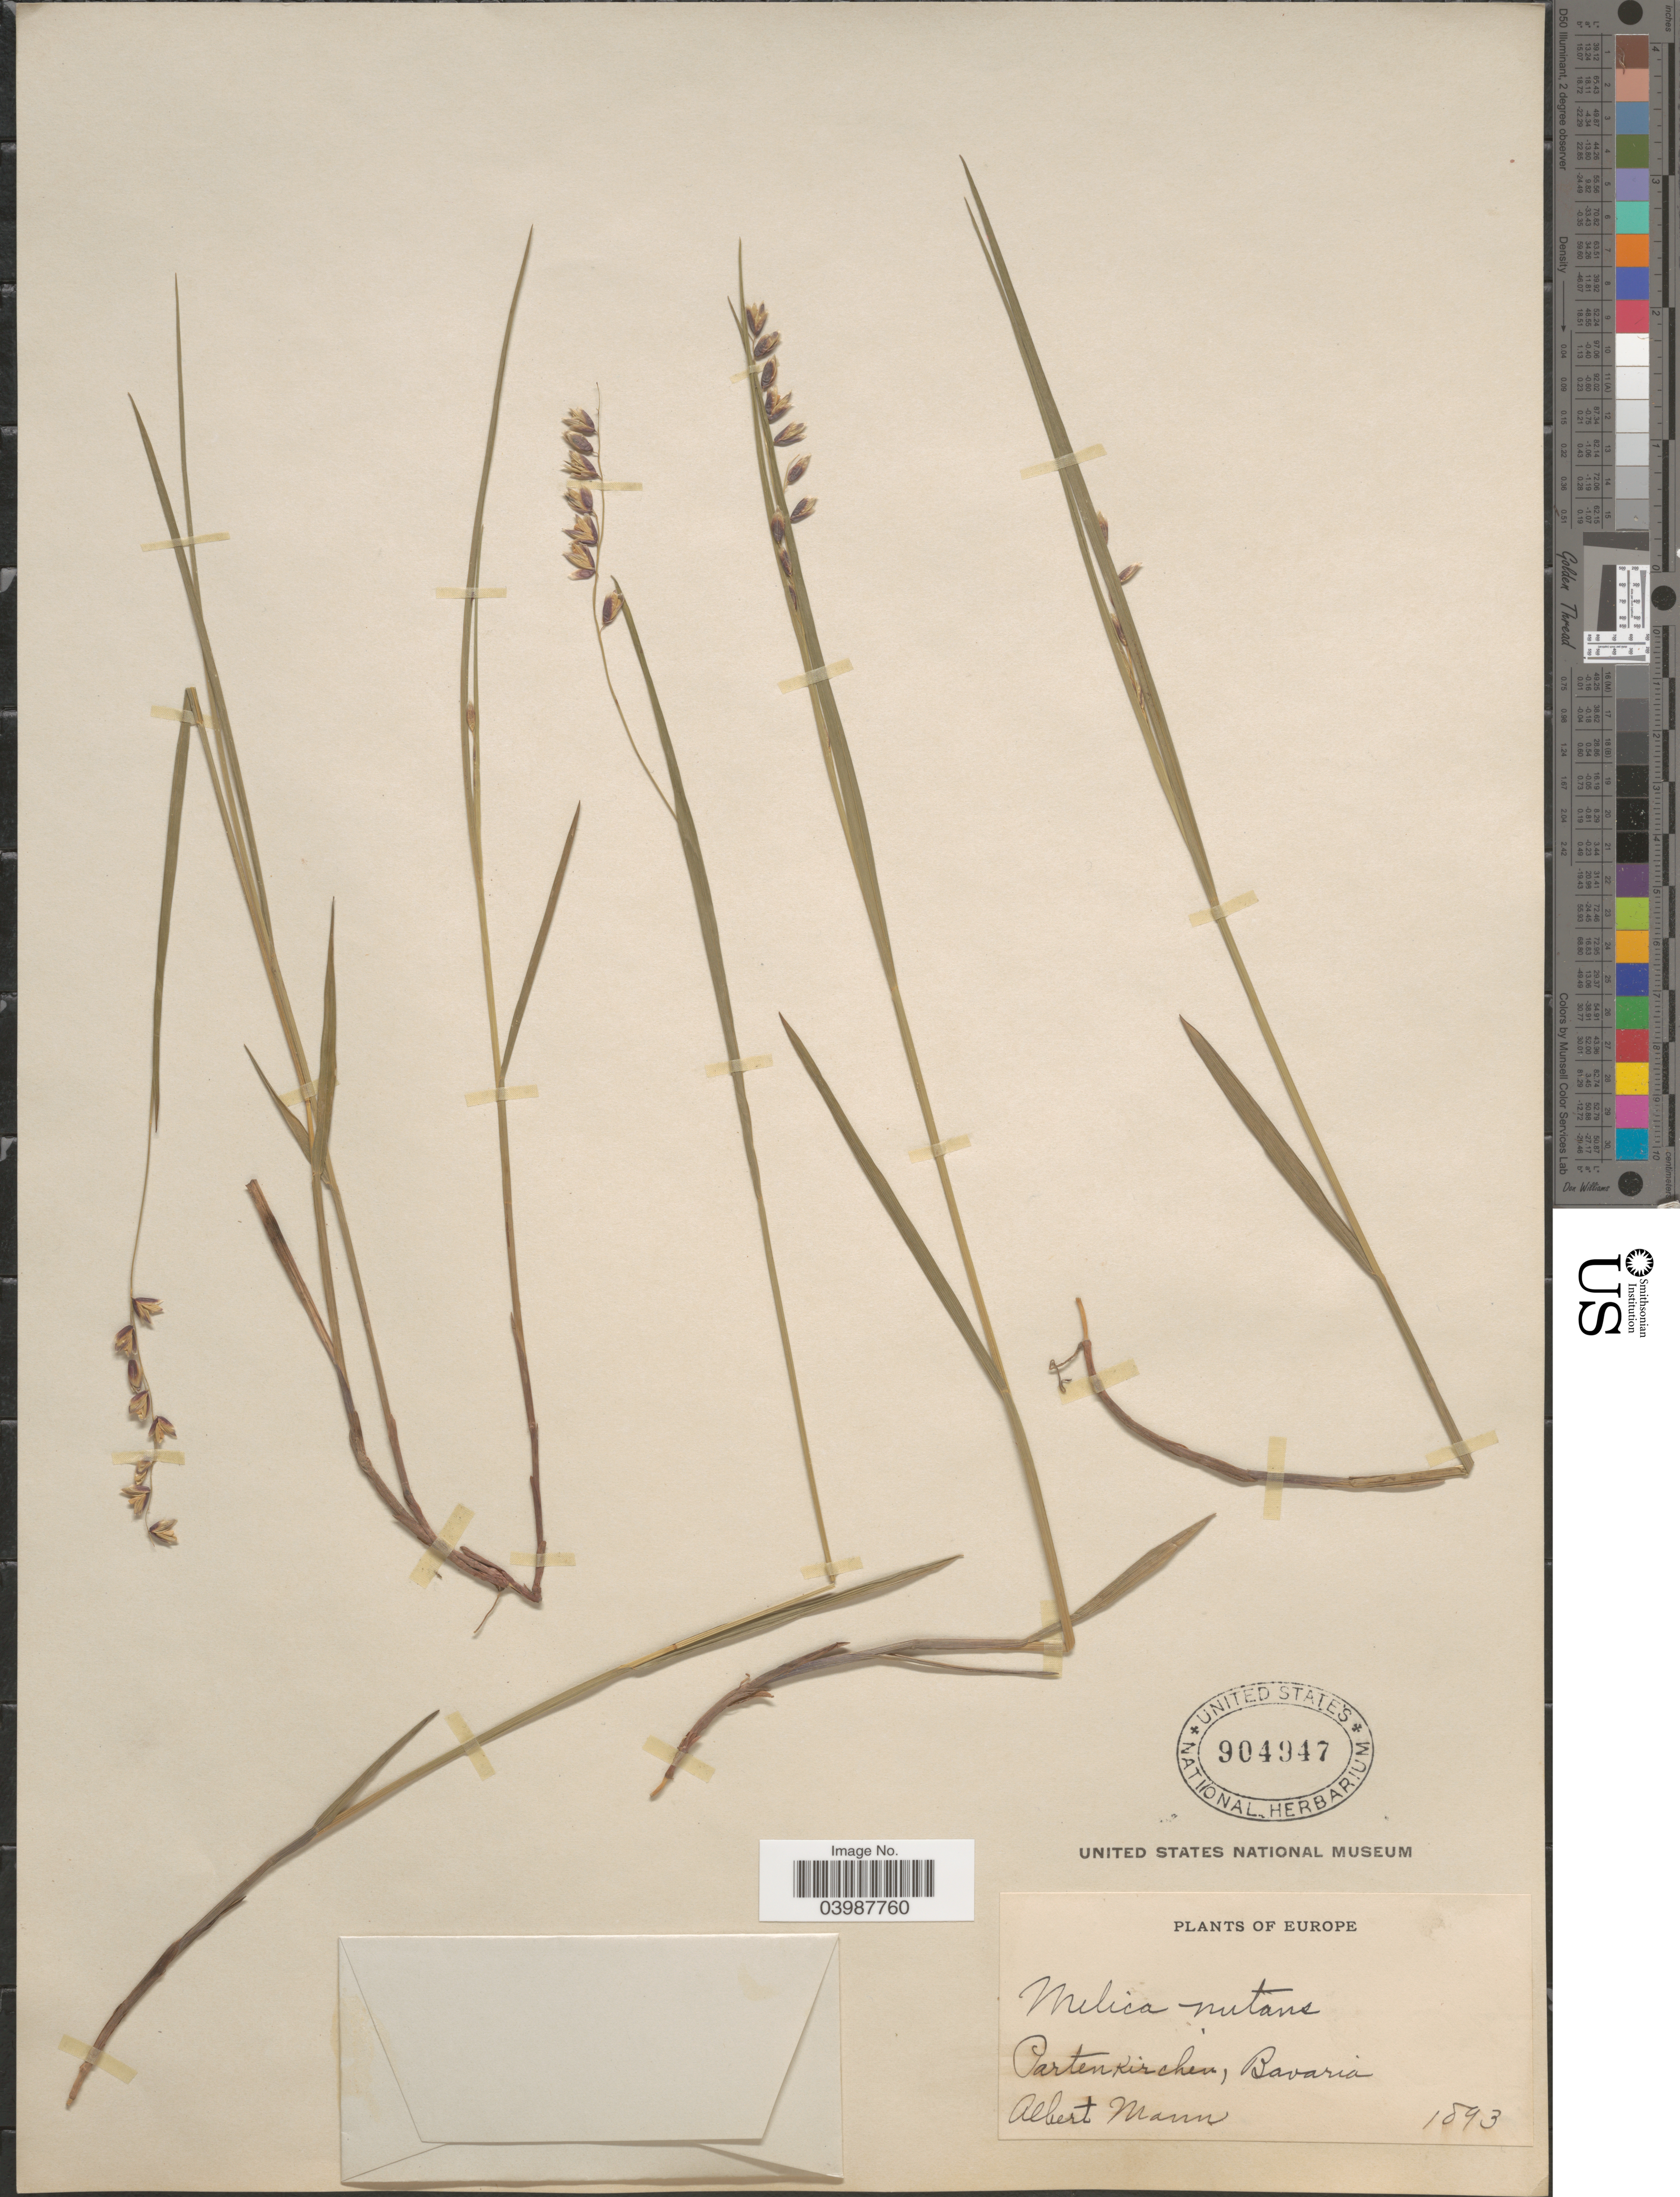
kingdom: Plantae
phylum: Tracheophyta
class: Liliopsida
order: Poales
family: Poaceae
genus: Melica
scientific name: Melica nutans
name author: L.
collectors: A. Mann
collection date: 1893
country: Germany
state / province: Bayern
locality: Parten Kirchen, Bavaria.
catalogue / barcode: US 904947